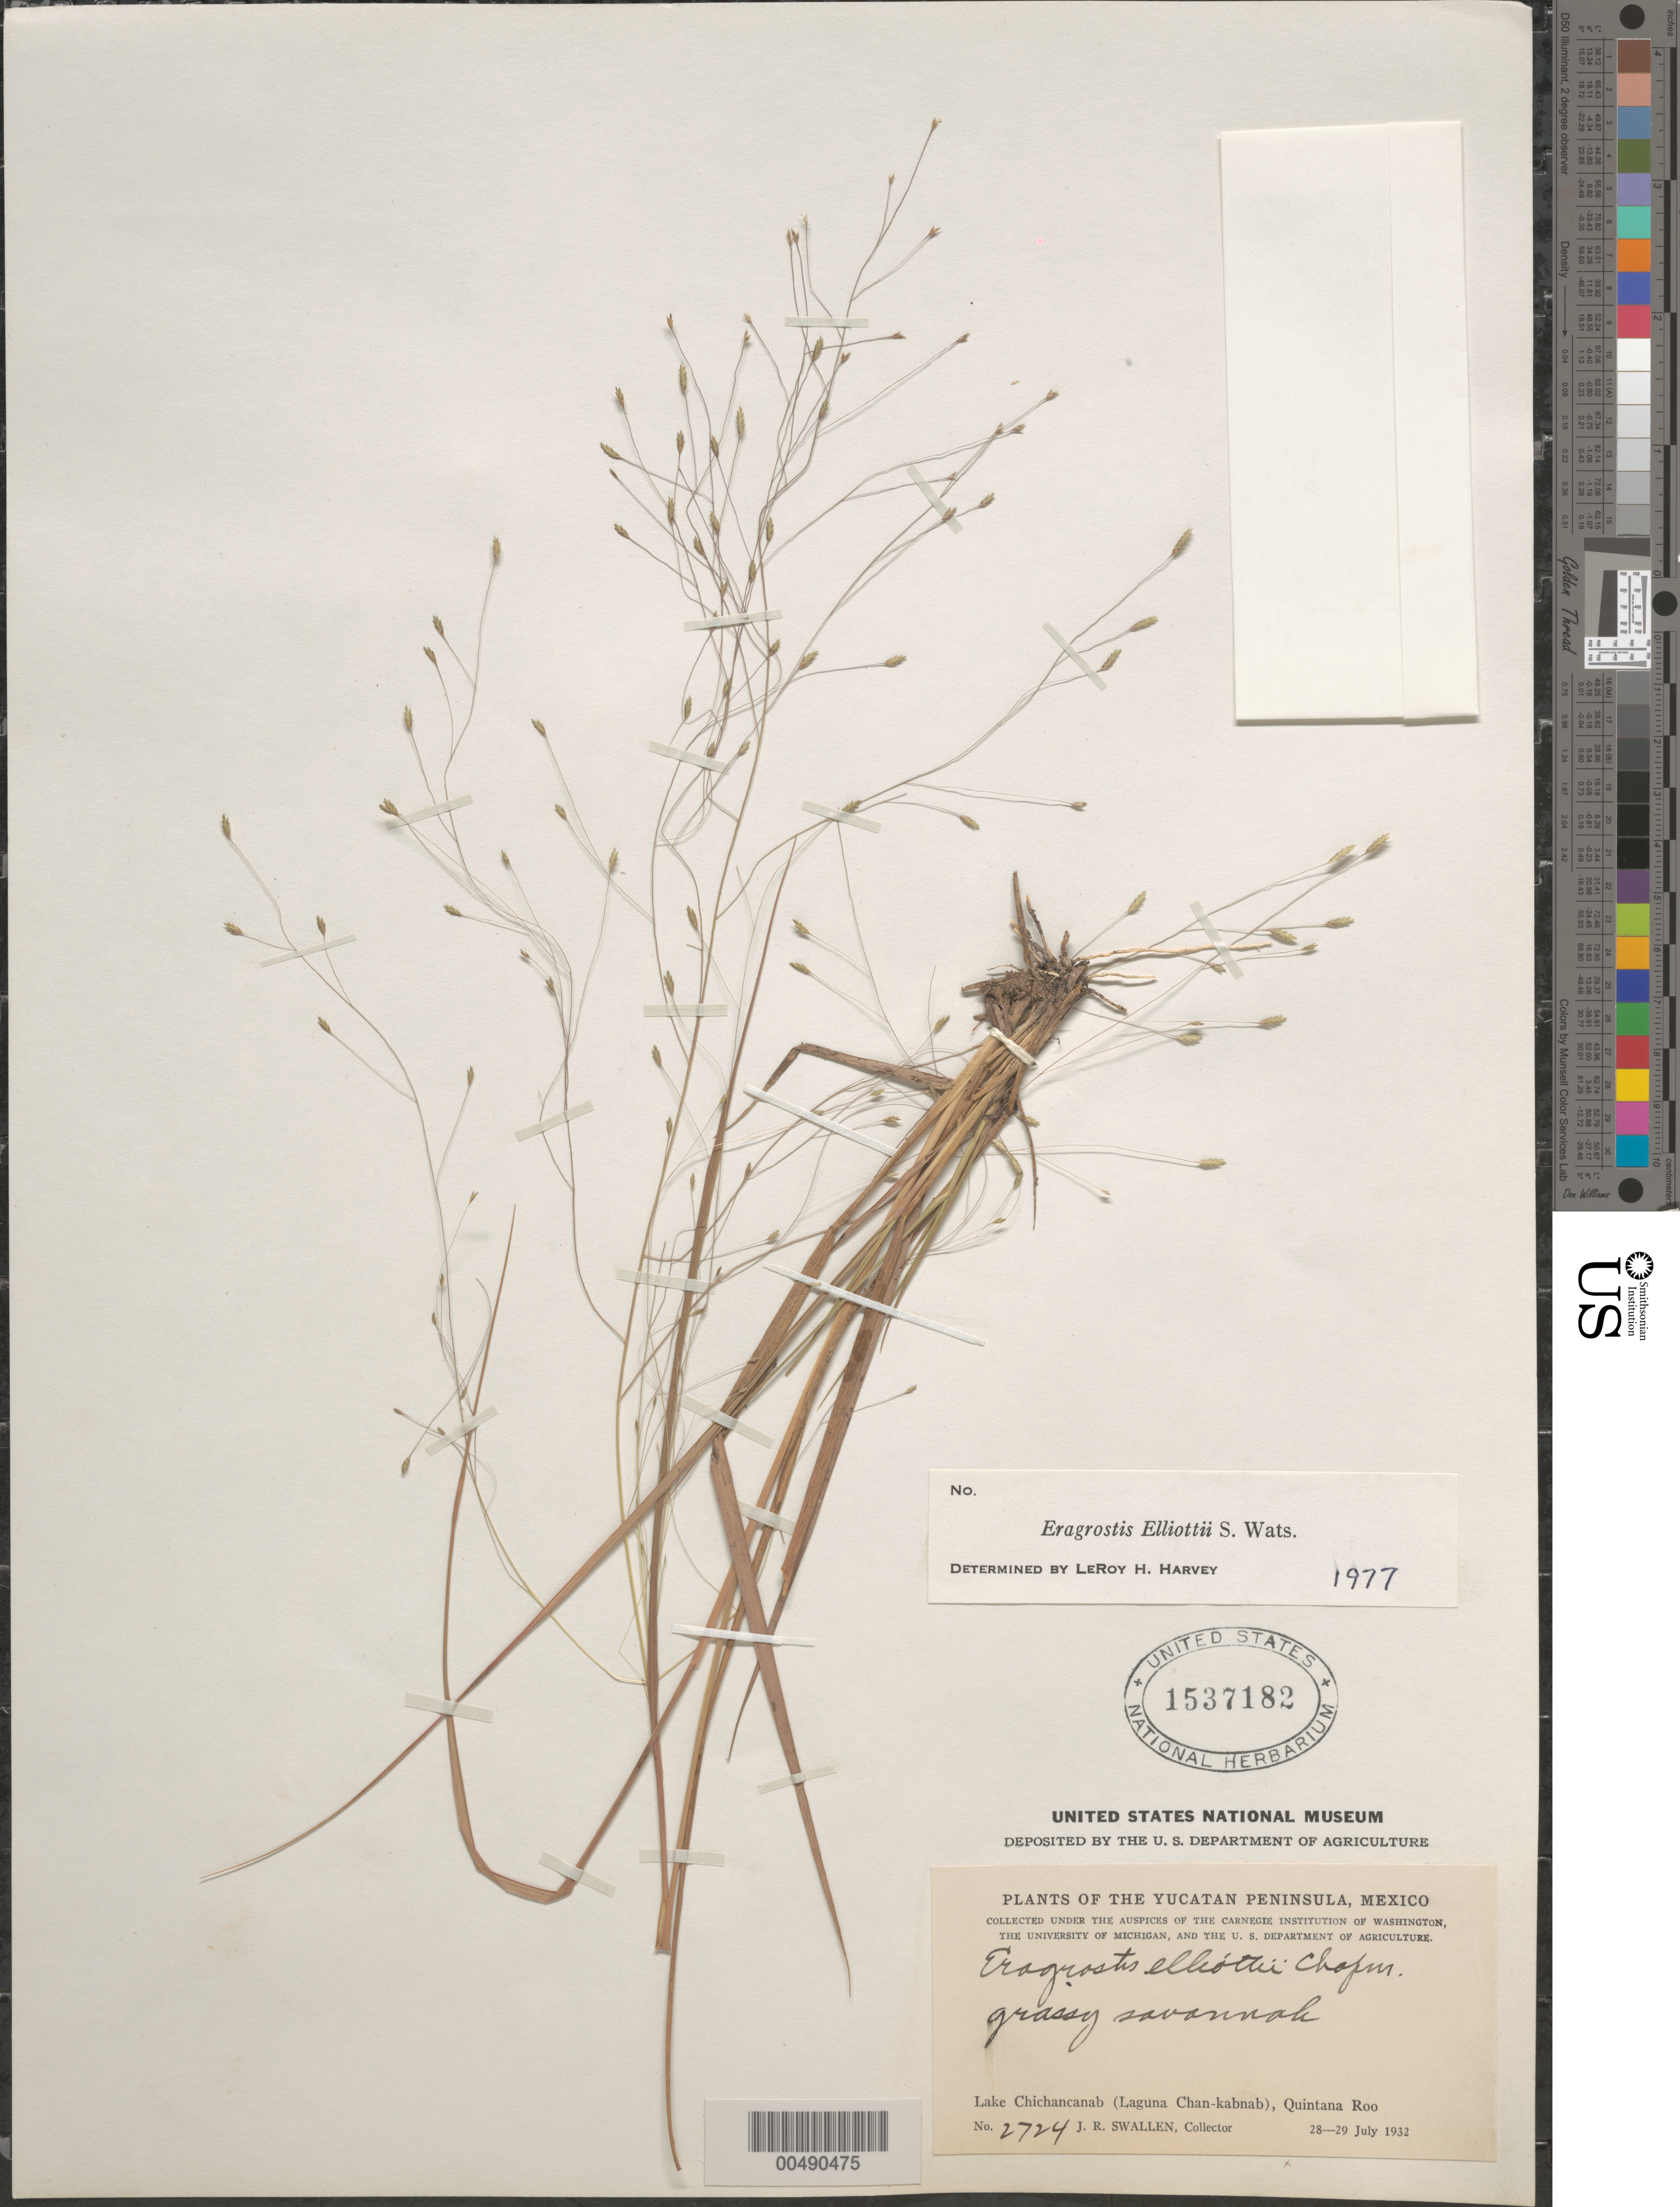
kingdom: Plantae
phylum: Tracheophyta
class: Liliopsida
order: Poales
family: Poaceae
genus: Eragrostis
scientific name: Eragrostis elliottii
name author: S. Watson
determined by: Harvey, L. H.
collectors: J. R. Swallen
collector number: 2724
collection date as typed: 28 Jul 1932 to 29 Jul 1932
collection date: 1932-07-28/1932-07-29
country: Mexico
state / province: Quintana Roo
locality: Lake Chichancanab (Laguna Chan-kabnab)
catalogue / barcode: US 1537182